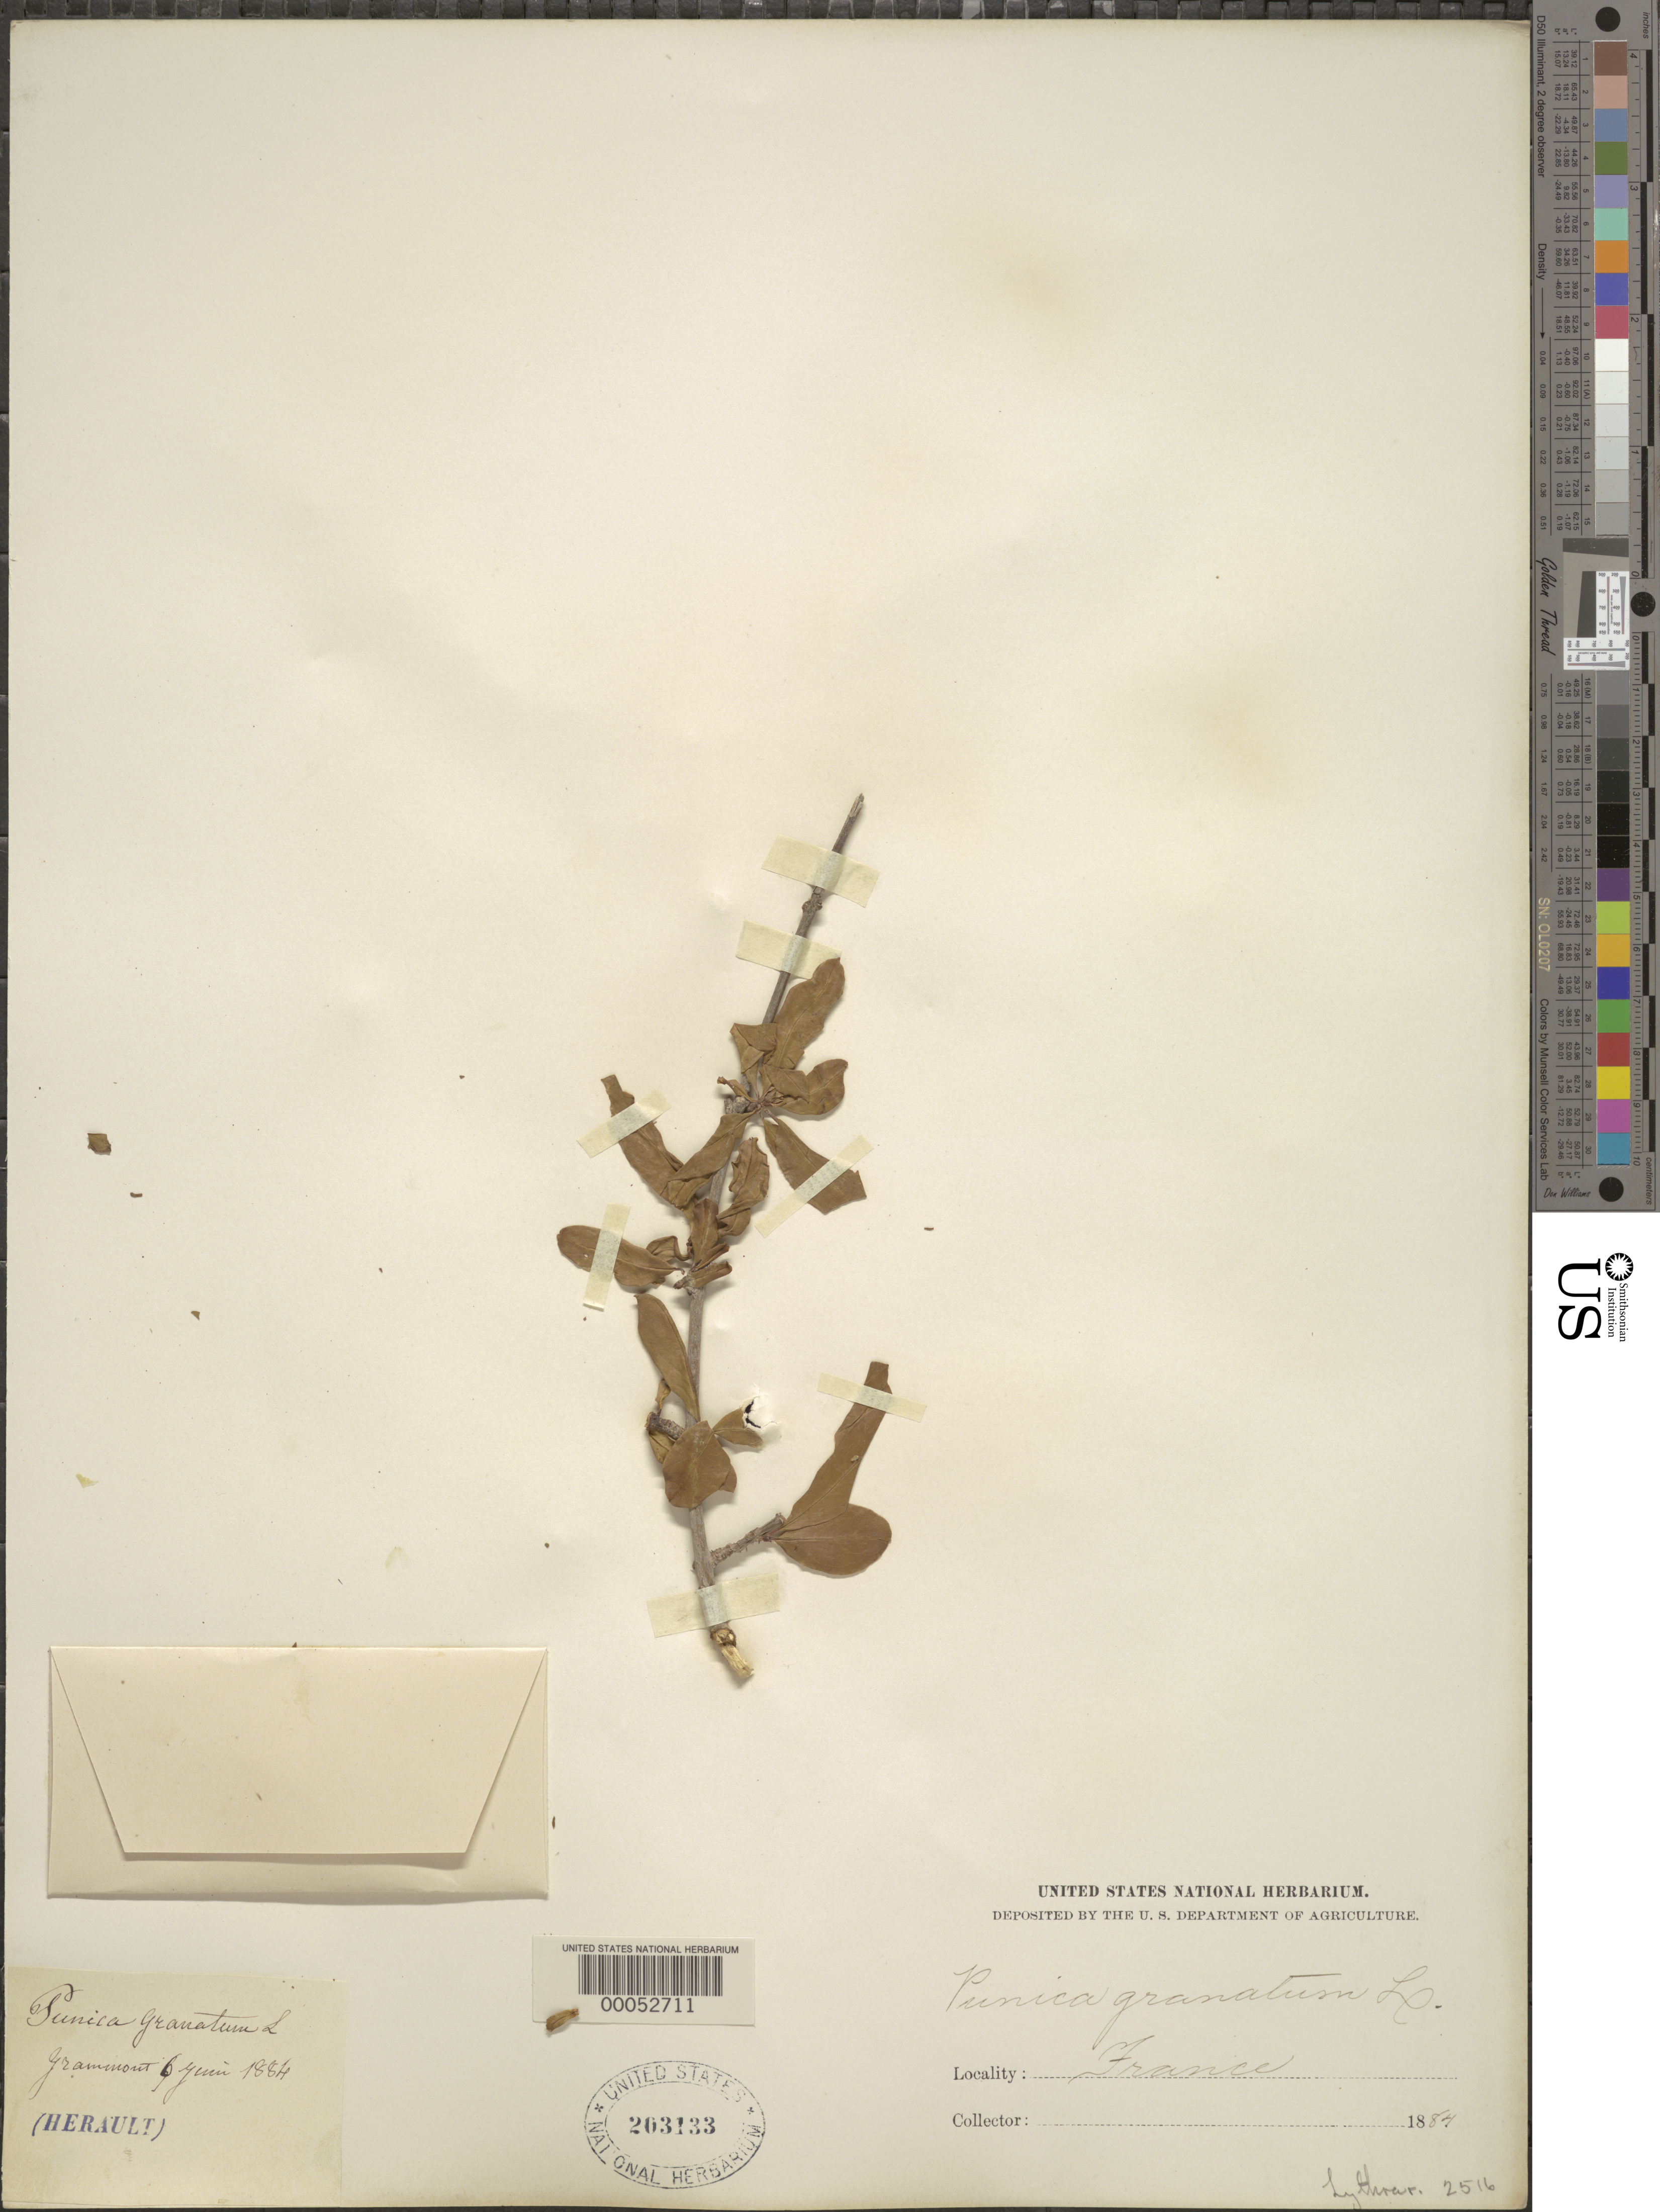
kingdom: Plantae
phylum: Tracheophyta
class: Magnoliopsida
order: Myrtales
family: Lythraceae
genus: Punica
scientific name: Punica granatum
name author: L.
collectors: G. Guin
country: France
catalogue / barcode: US 203133